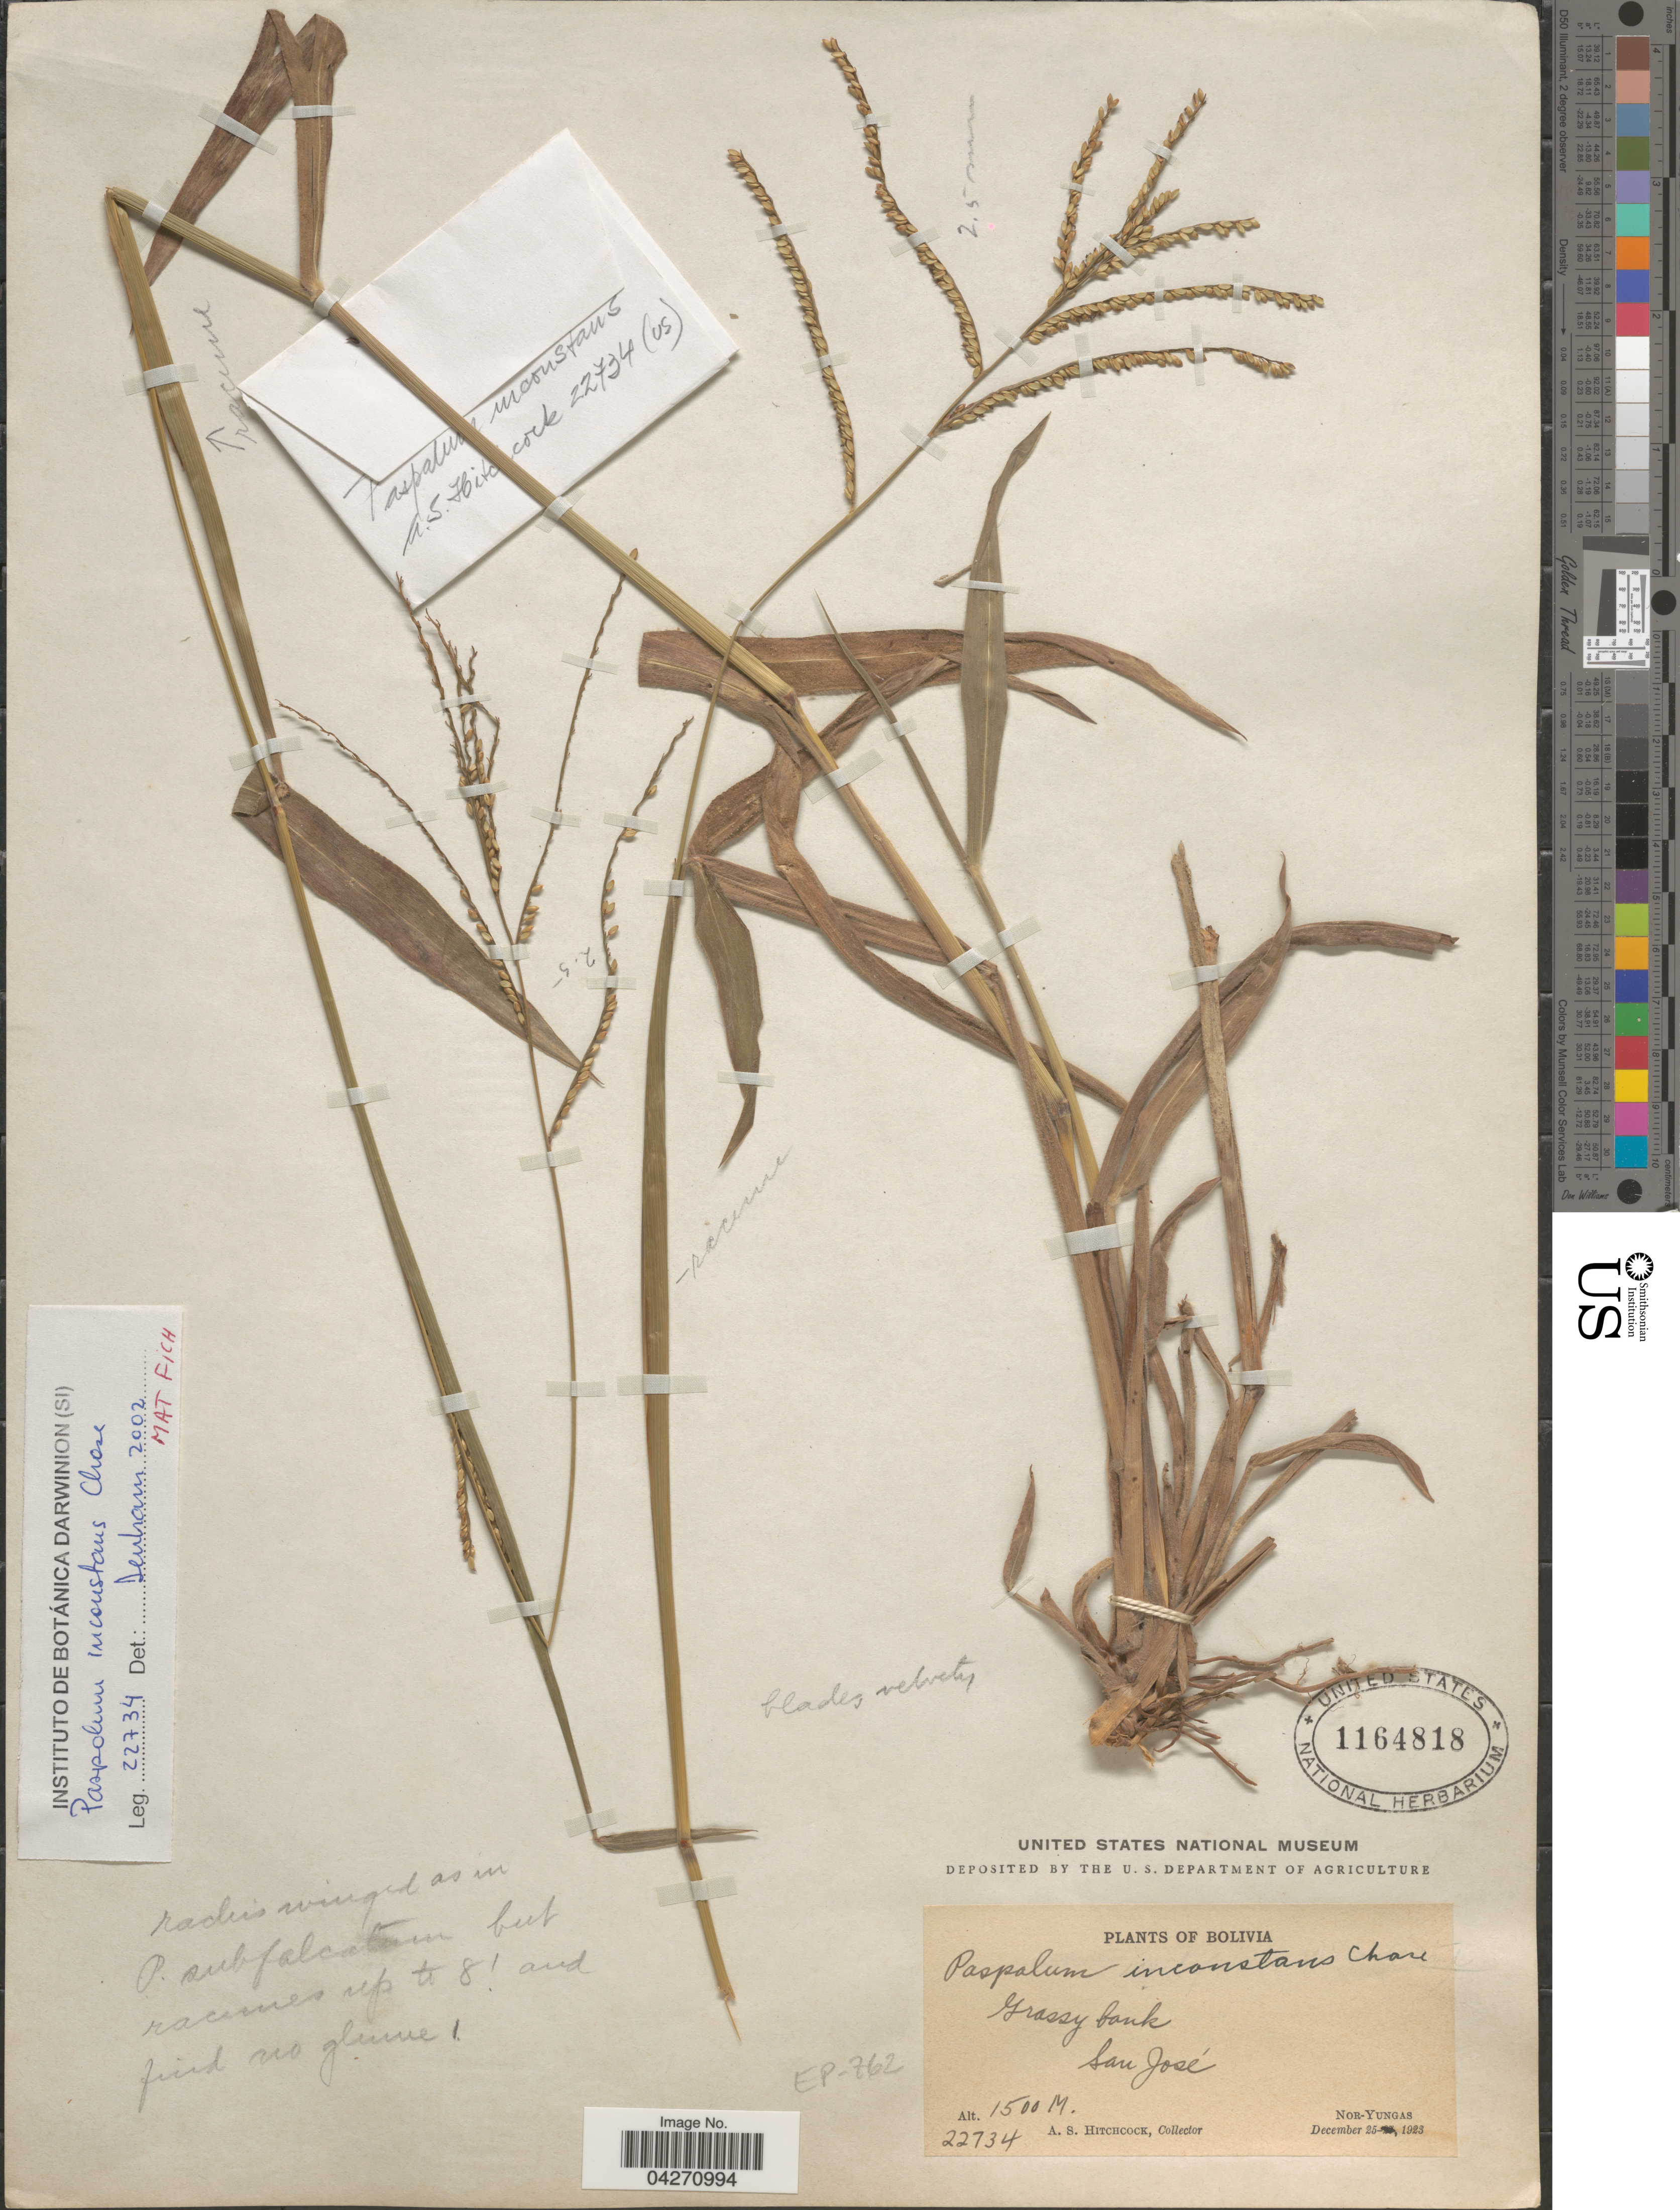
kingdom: Plantae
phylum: Tracheophyta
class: Liliopsida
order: Poales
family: Poaceae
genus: Paspalum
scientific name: Paspalum inconstans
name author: Chase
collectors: A. S. Hitchcock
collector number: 22734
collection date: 1923-12-25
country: Bolivia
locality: Grassy bank. San José. Nor-Yungas.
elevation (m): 1500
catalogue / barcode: US 1164818